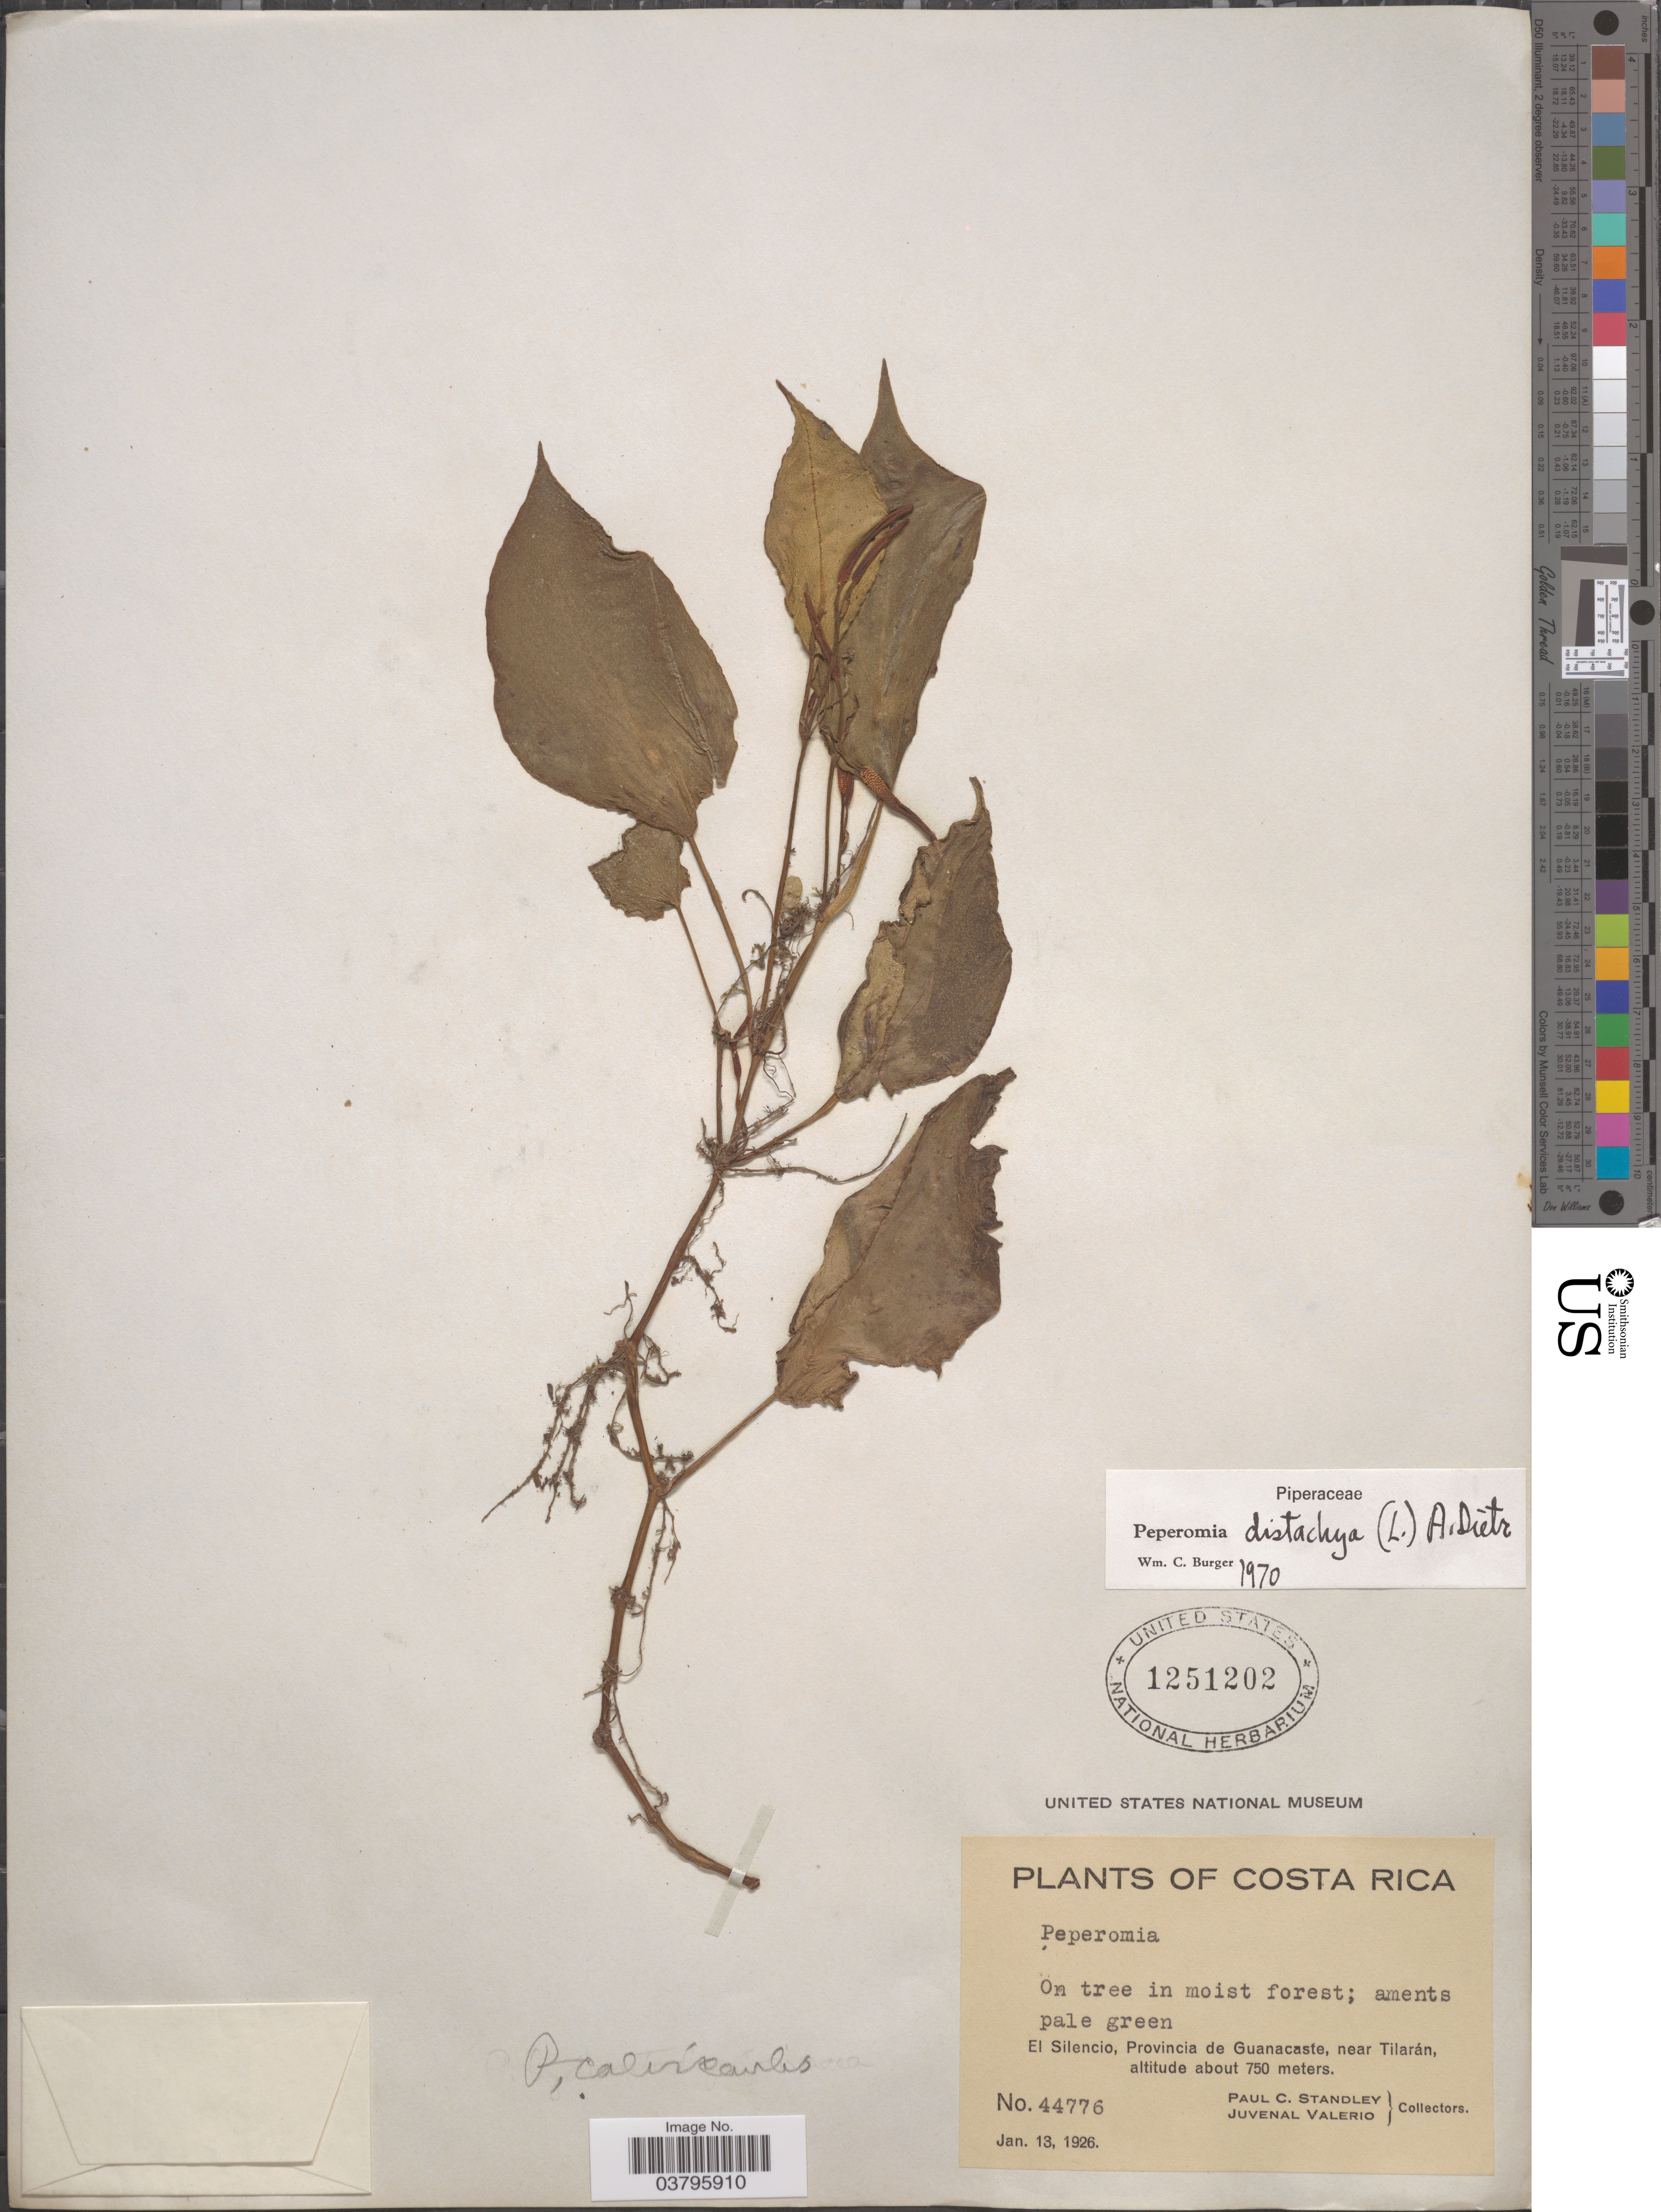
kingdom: Plantae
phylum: Tracheophyta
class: Magnoliopsida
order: Piperales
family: Piperaceae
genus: Peperomia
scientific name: Peperomia distachya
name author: (L.) A. Dietr.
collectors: P. C. Standley & J. Valerio R.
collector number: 44776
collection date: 1926-01-13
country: Costa Rica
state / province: Guanacaste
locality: El Silencio, near Tilarán.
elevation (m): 750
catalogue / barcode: US 1251202